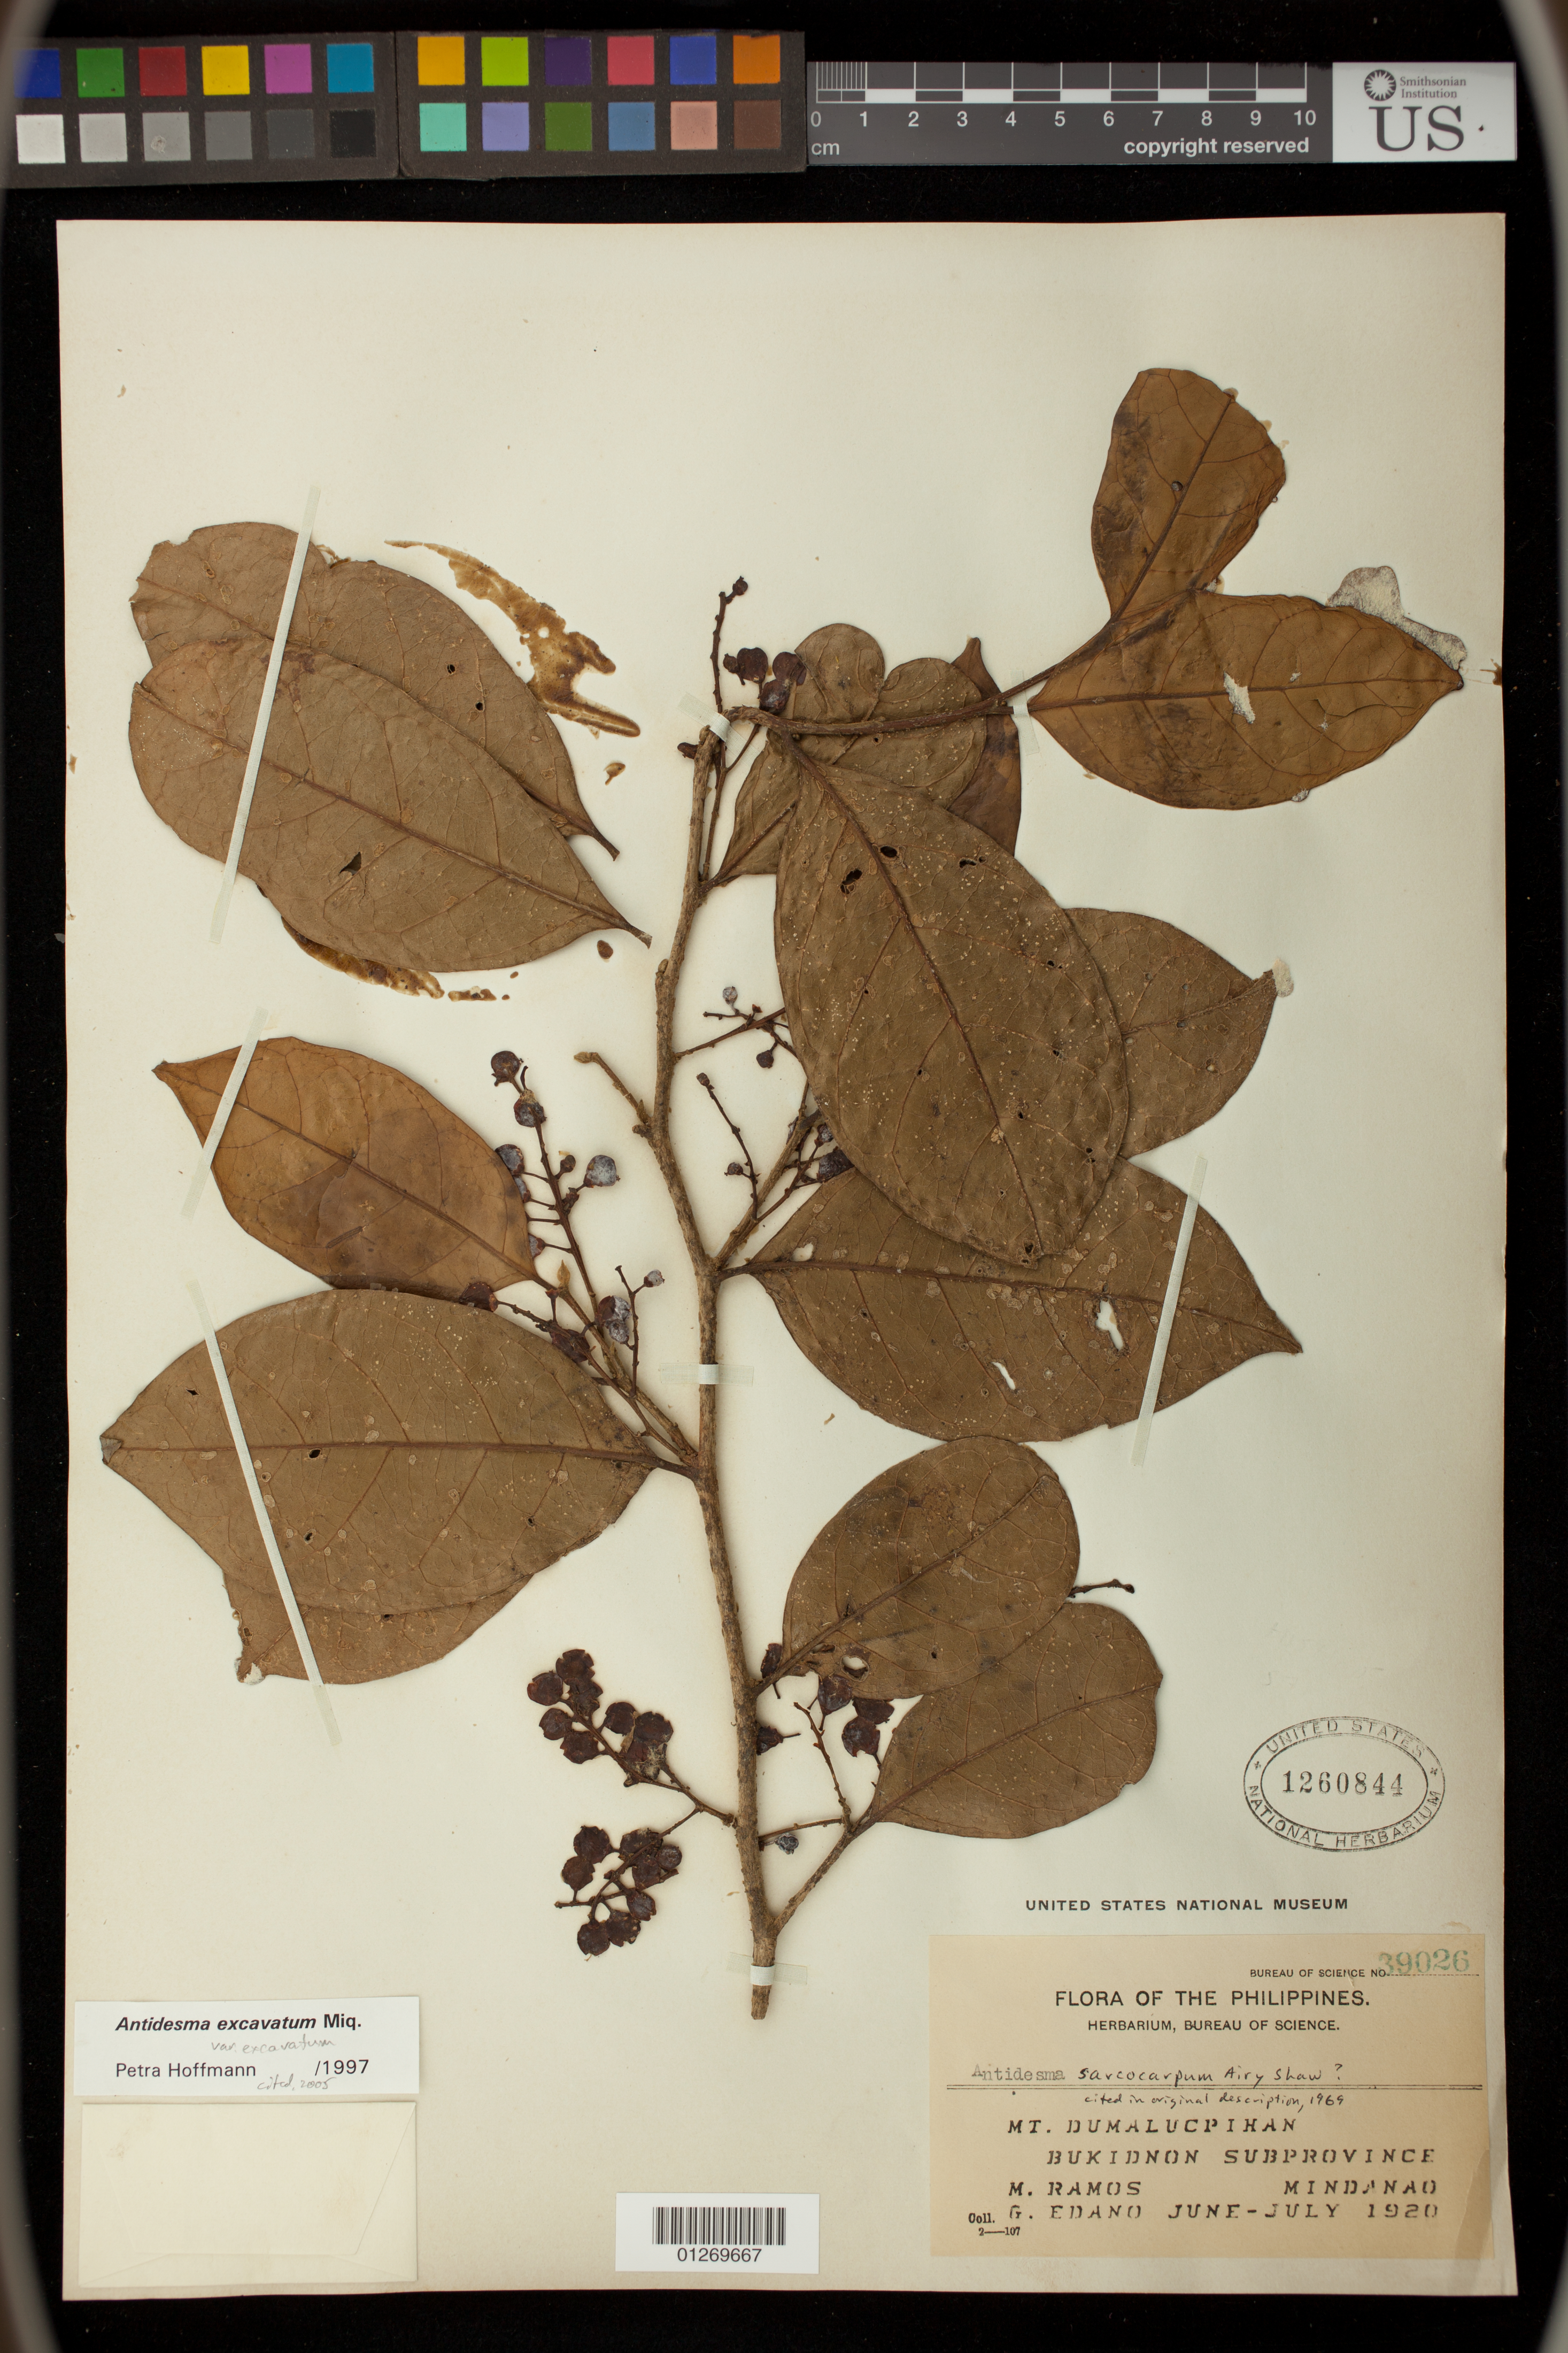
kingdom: Plantae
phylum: Tracheophyta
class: Magnoliopsida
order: Malpighiales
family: Phyllanthaceae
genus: Antidesma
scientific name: Antidesma excavatum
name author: Miq.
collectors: F. Ramos M. & G. Edaño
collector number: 39026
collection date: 1920-06/1920-07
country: Philippines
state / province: Central Luzon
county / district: Bataan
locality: Mt. Dumalucpihan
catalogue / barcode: US 1260844